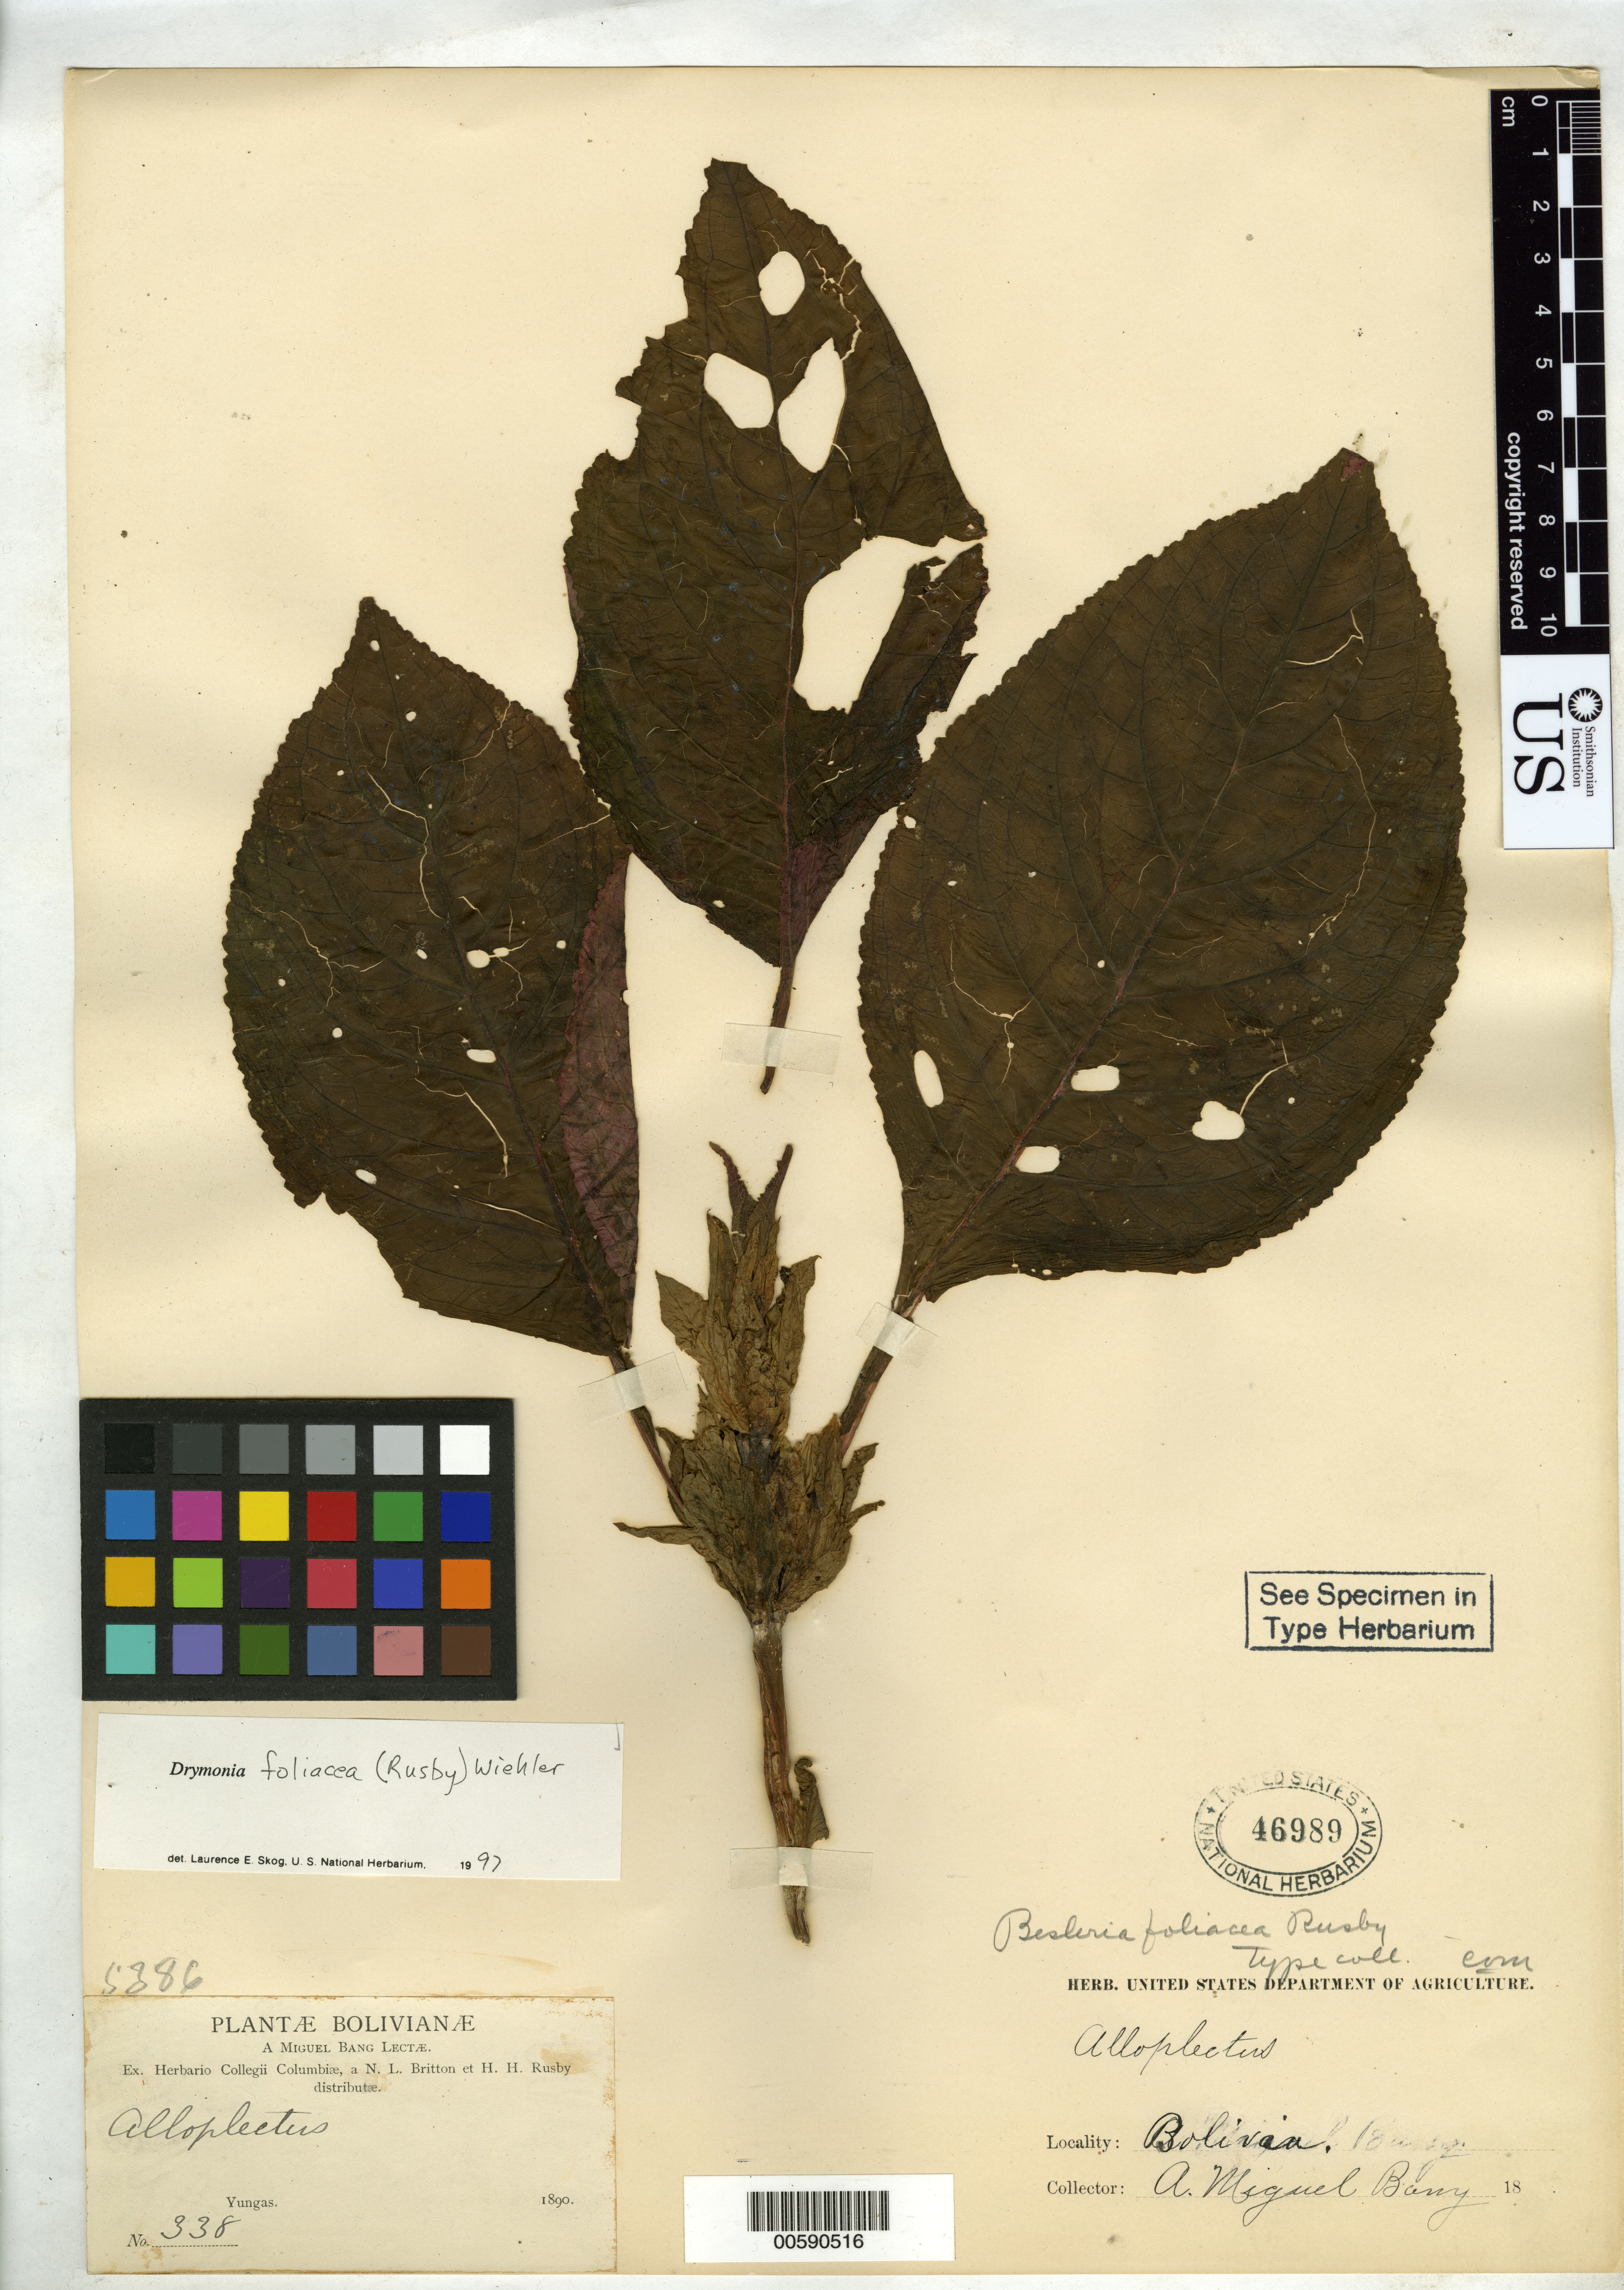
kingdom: Plantae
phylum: Tracheophyta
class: Magnoliopsida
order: Lamiales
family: Gesneriaceae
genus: Besleria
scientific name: Besleria foliacea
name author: Rusby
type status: Isotype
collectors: M. Bang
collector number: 338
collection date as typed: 1890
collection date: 1890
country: Bolivia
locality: Yungas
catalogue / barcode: US 46989